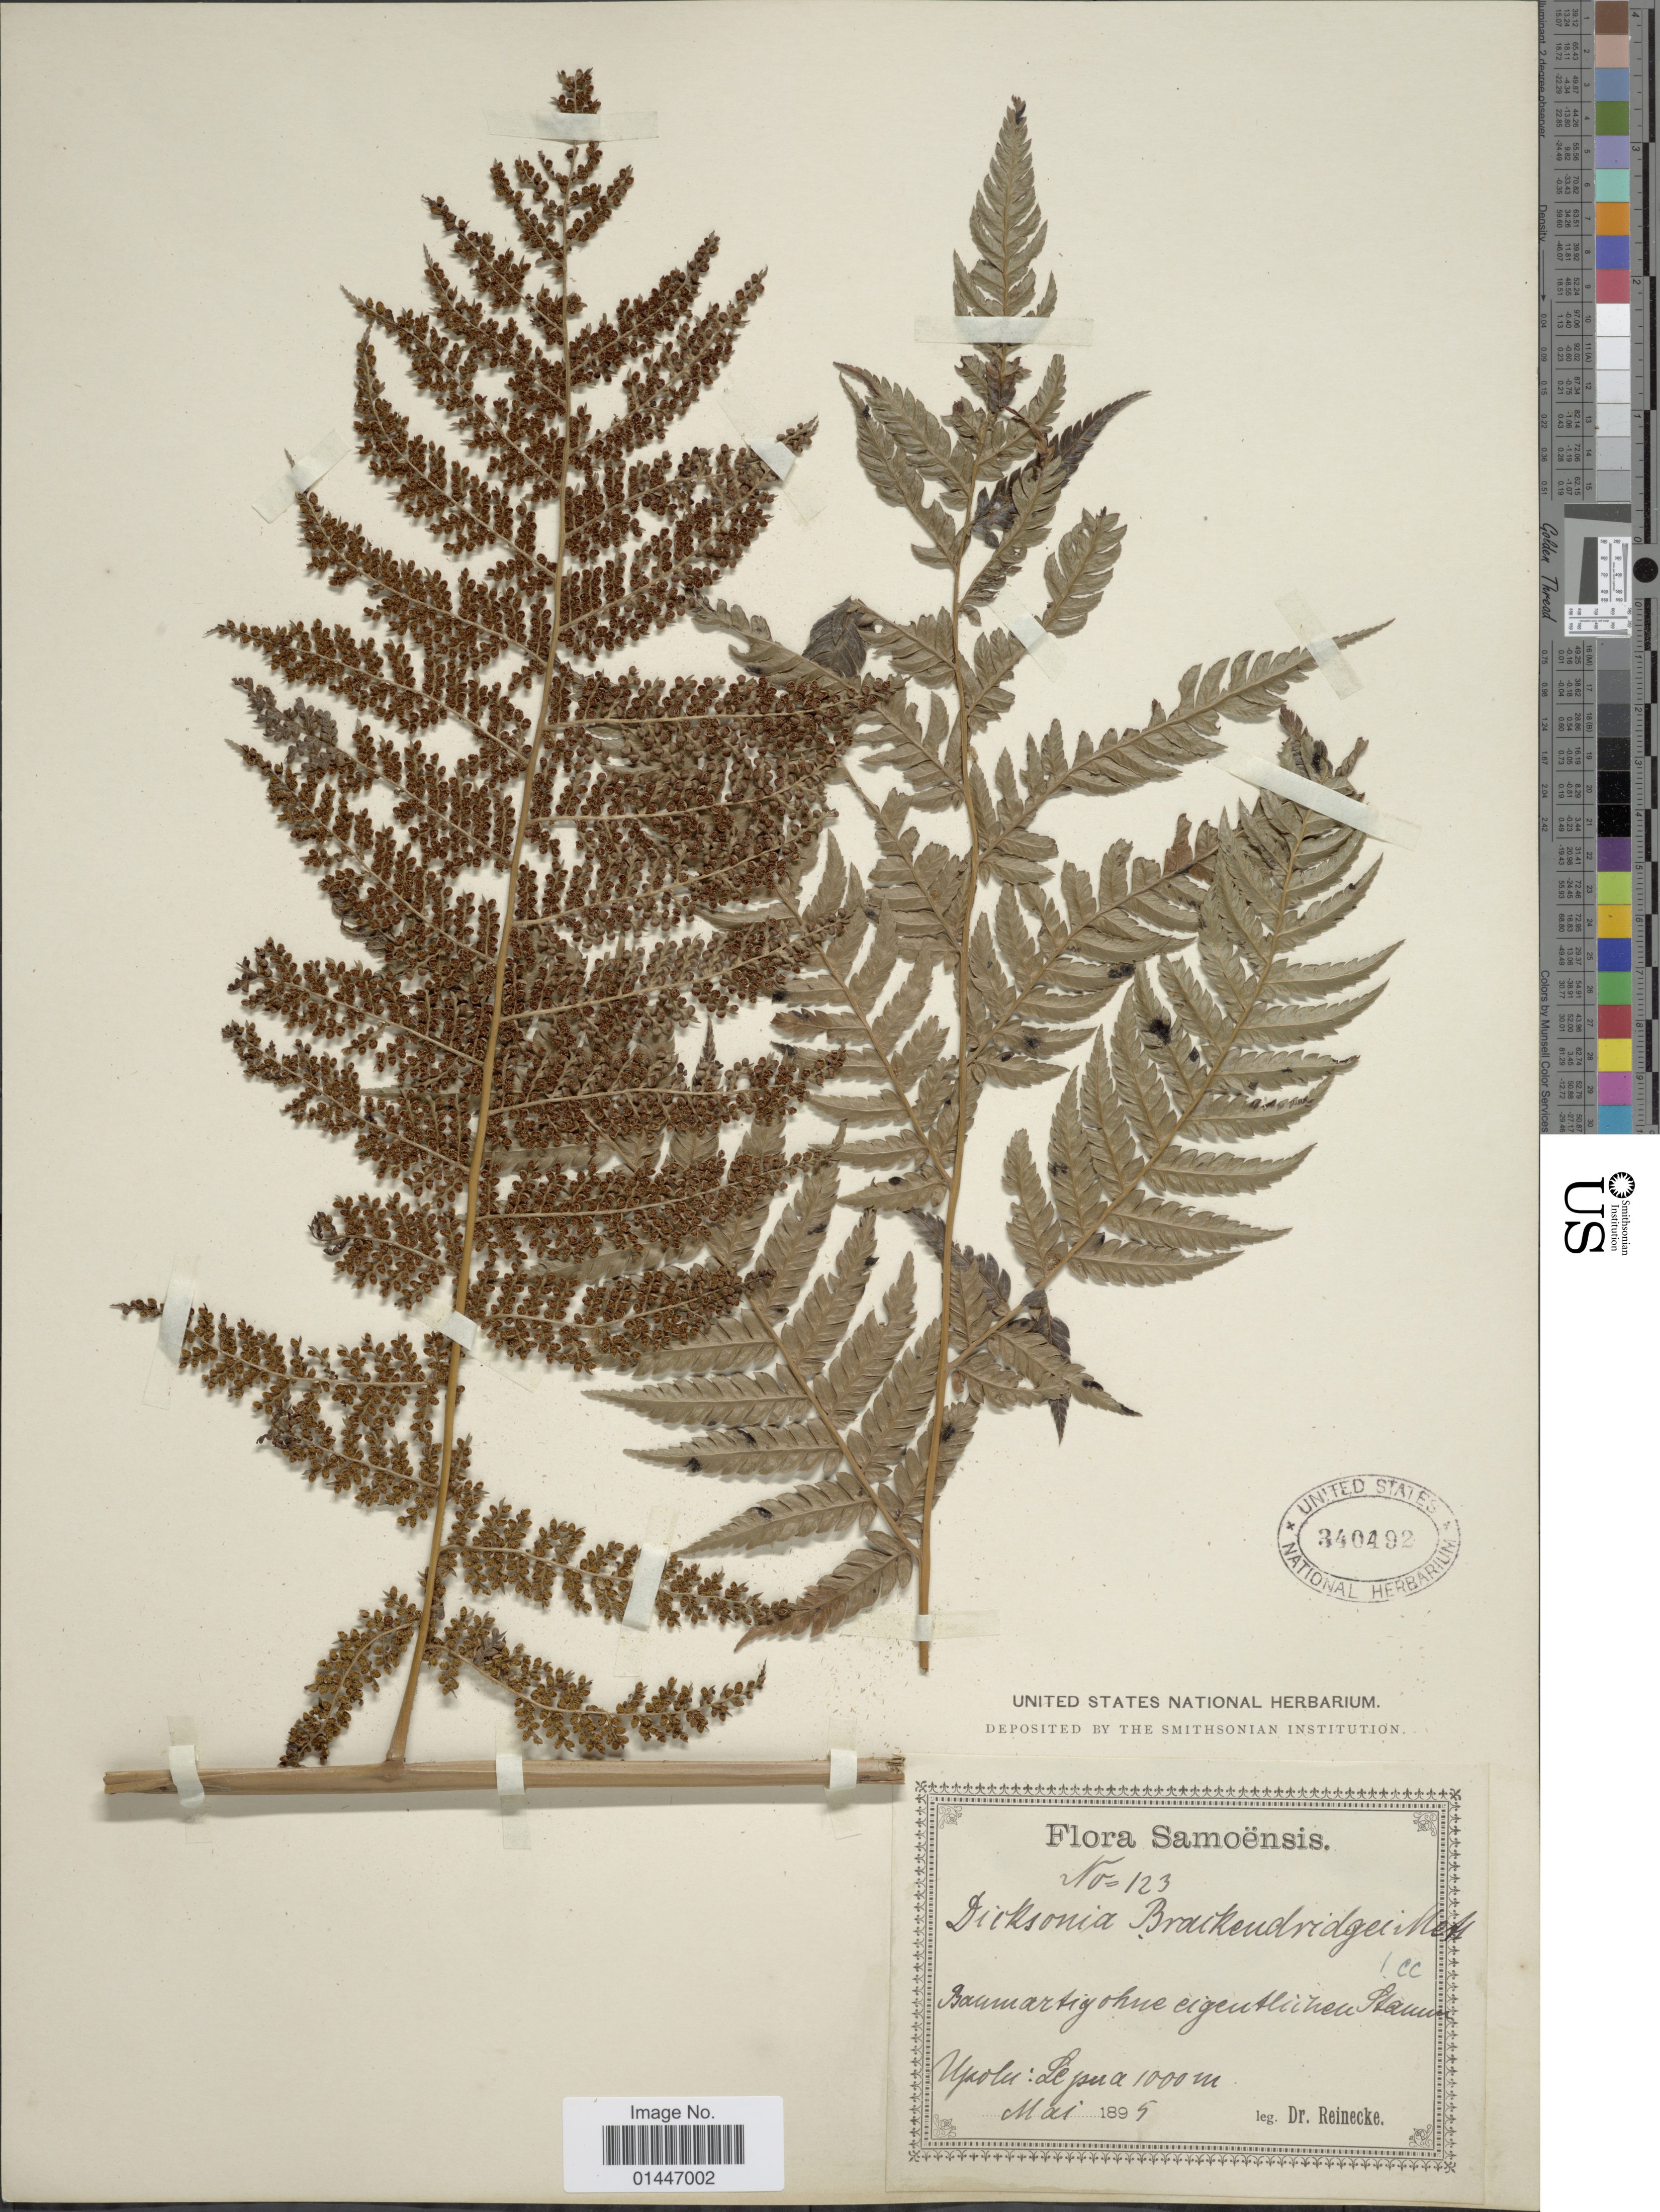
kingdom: Plantae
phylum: Tracheophyta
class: Polypodiopsida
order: Cyatheales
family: Dicksoniaceae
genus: Dicksonia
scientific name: Dicksonia brackenridgei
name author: Mett.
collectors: -- Reinecke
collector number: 123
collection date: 1895-05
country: Samoa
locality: Upolu: Le pua [interpreted]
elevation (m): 1000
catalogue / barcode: US 340492